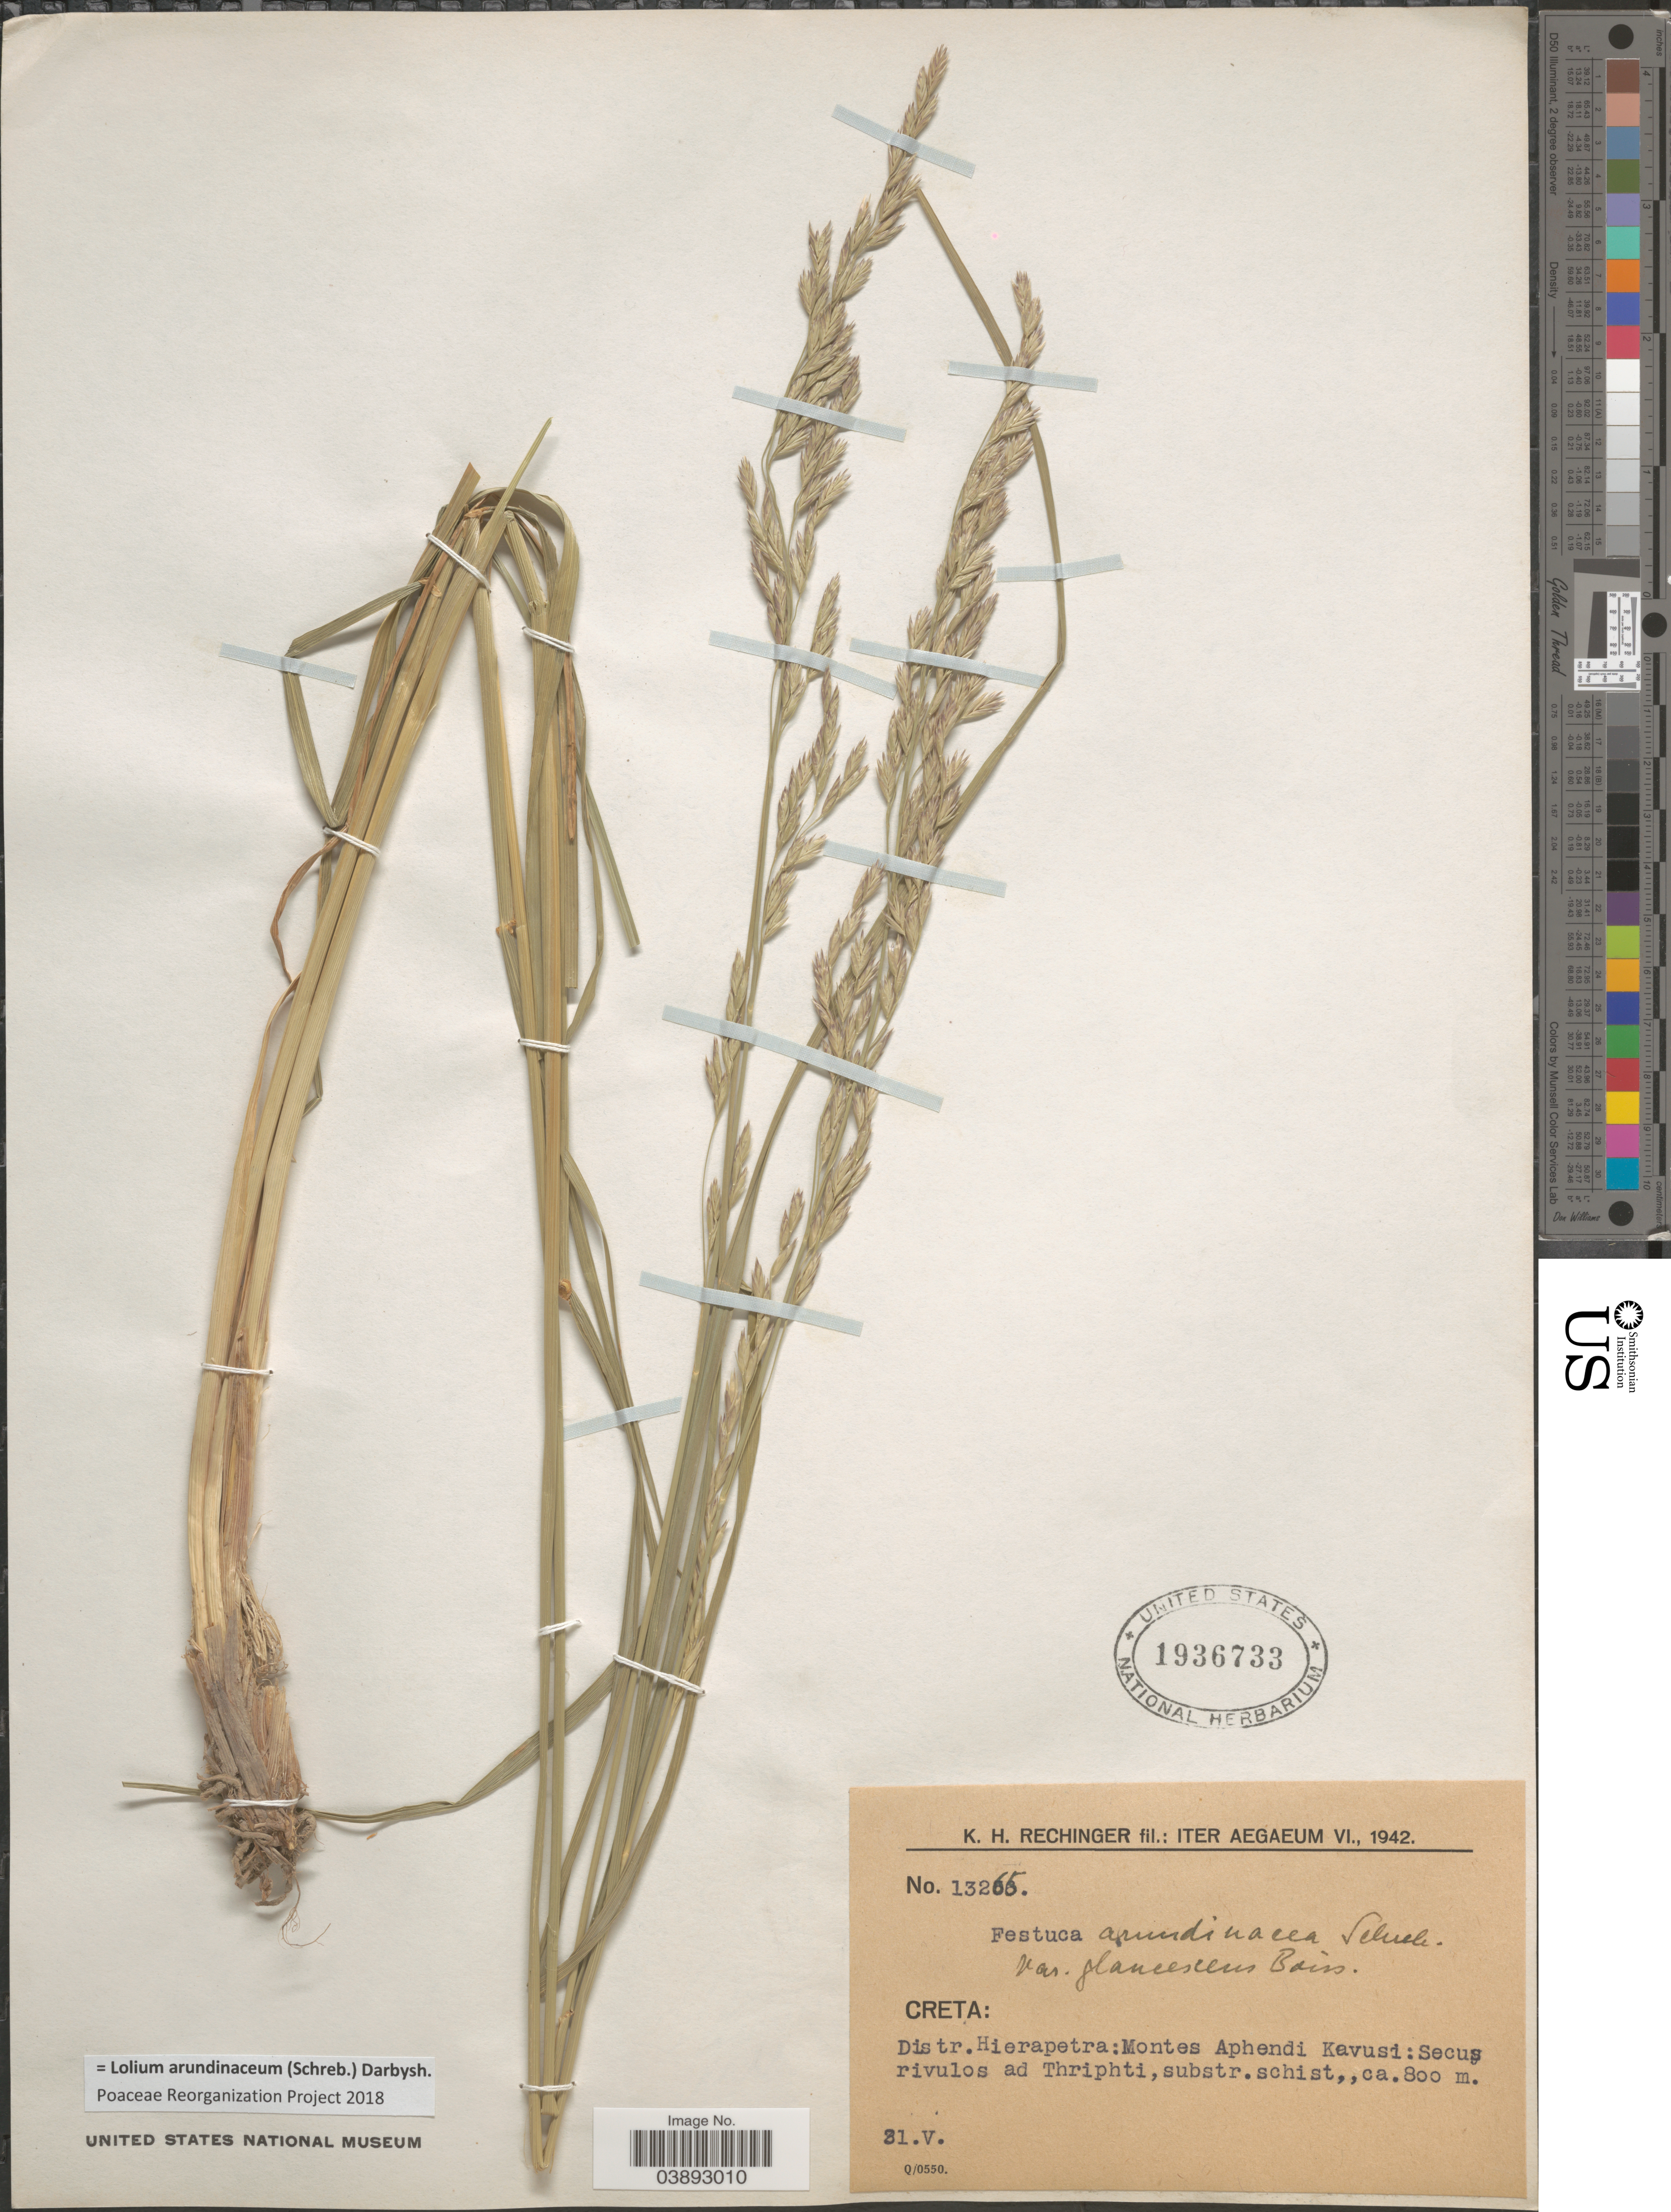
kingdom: Plantae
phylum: Tracheophyta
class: Liliopsida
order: Poales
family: Poaceae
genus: Lolium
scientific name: Lolium arundinaceum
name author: (Schreb.) Darbysh.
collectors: K. H. Rechinger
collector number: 13265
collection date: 1942-05-31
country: Greece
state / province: Crete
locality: Iter Aegaeum VI. Creta: Distr. Hierapetra: Montes Aphendi Kavusi: Secus rivulos ad Thriphti, substr. schist.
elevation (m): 800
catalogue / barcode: US 1936733